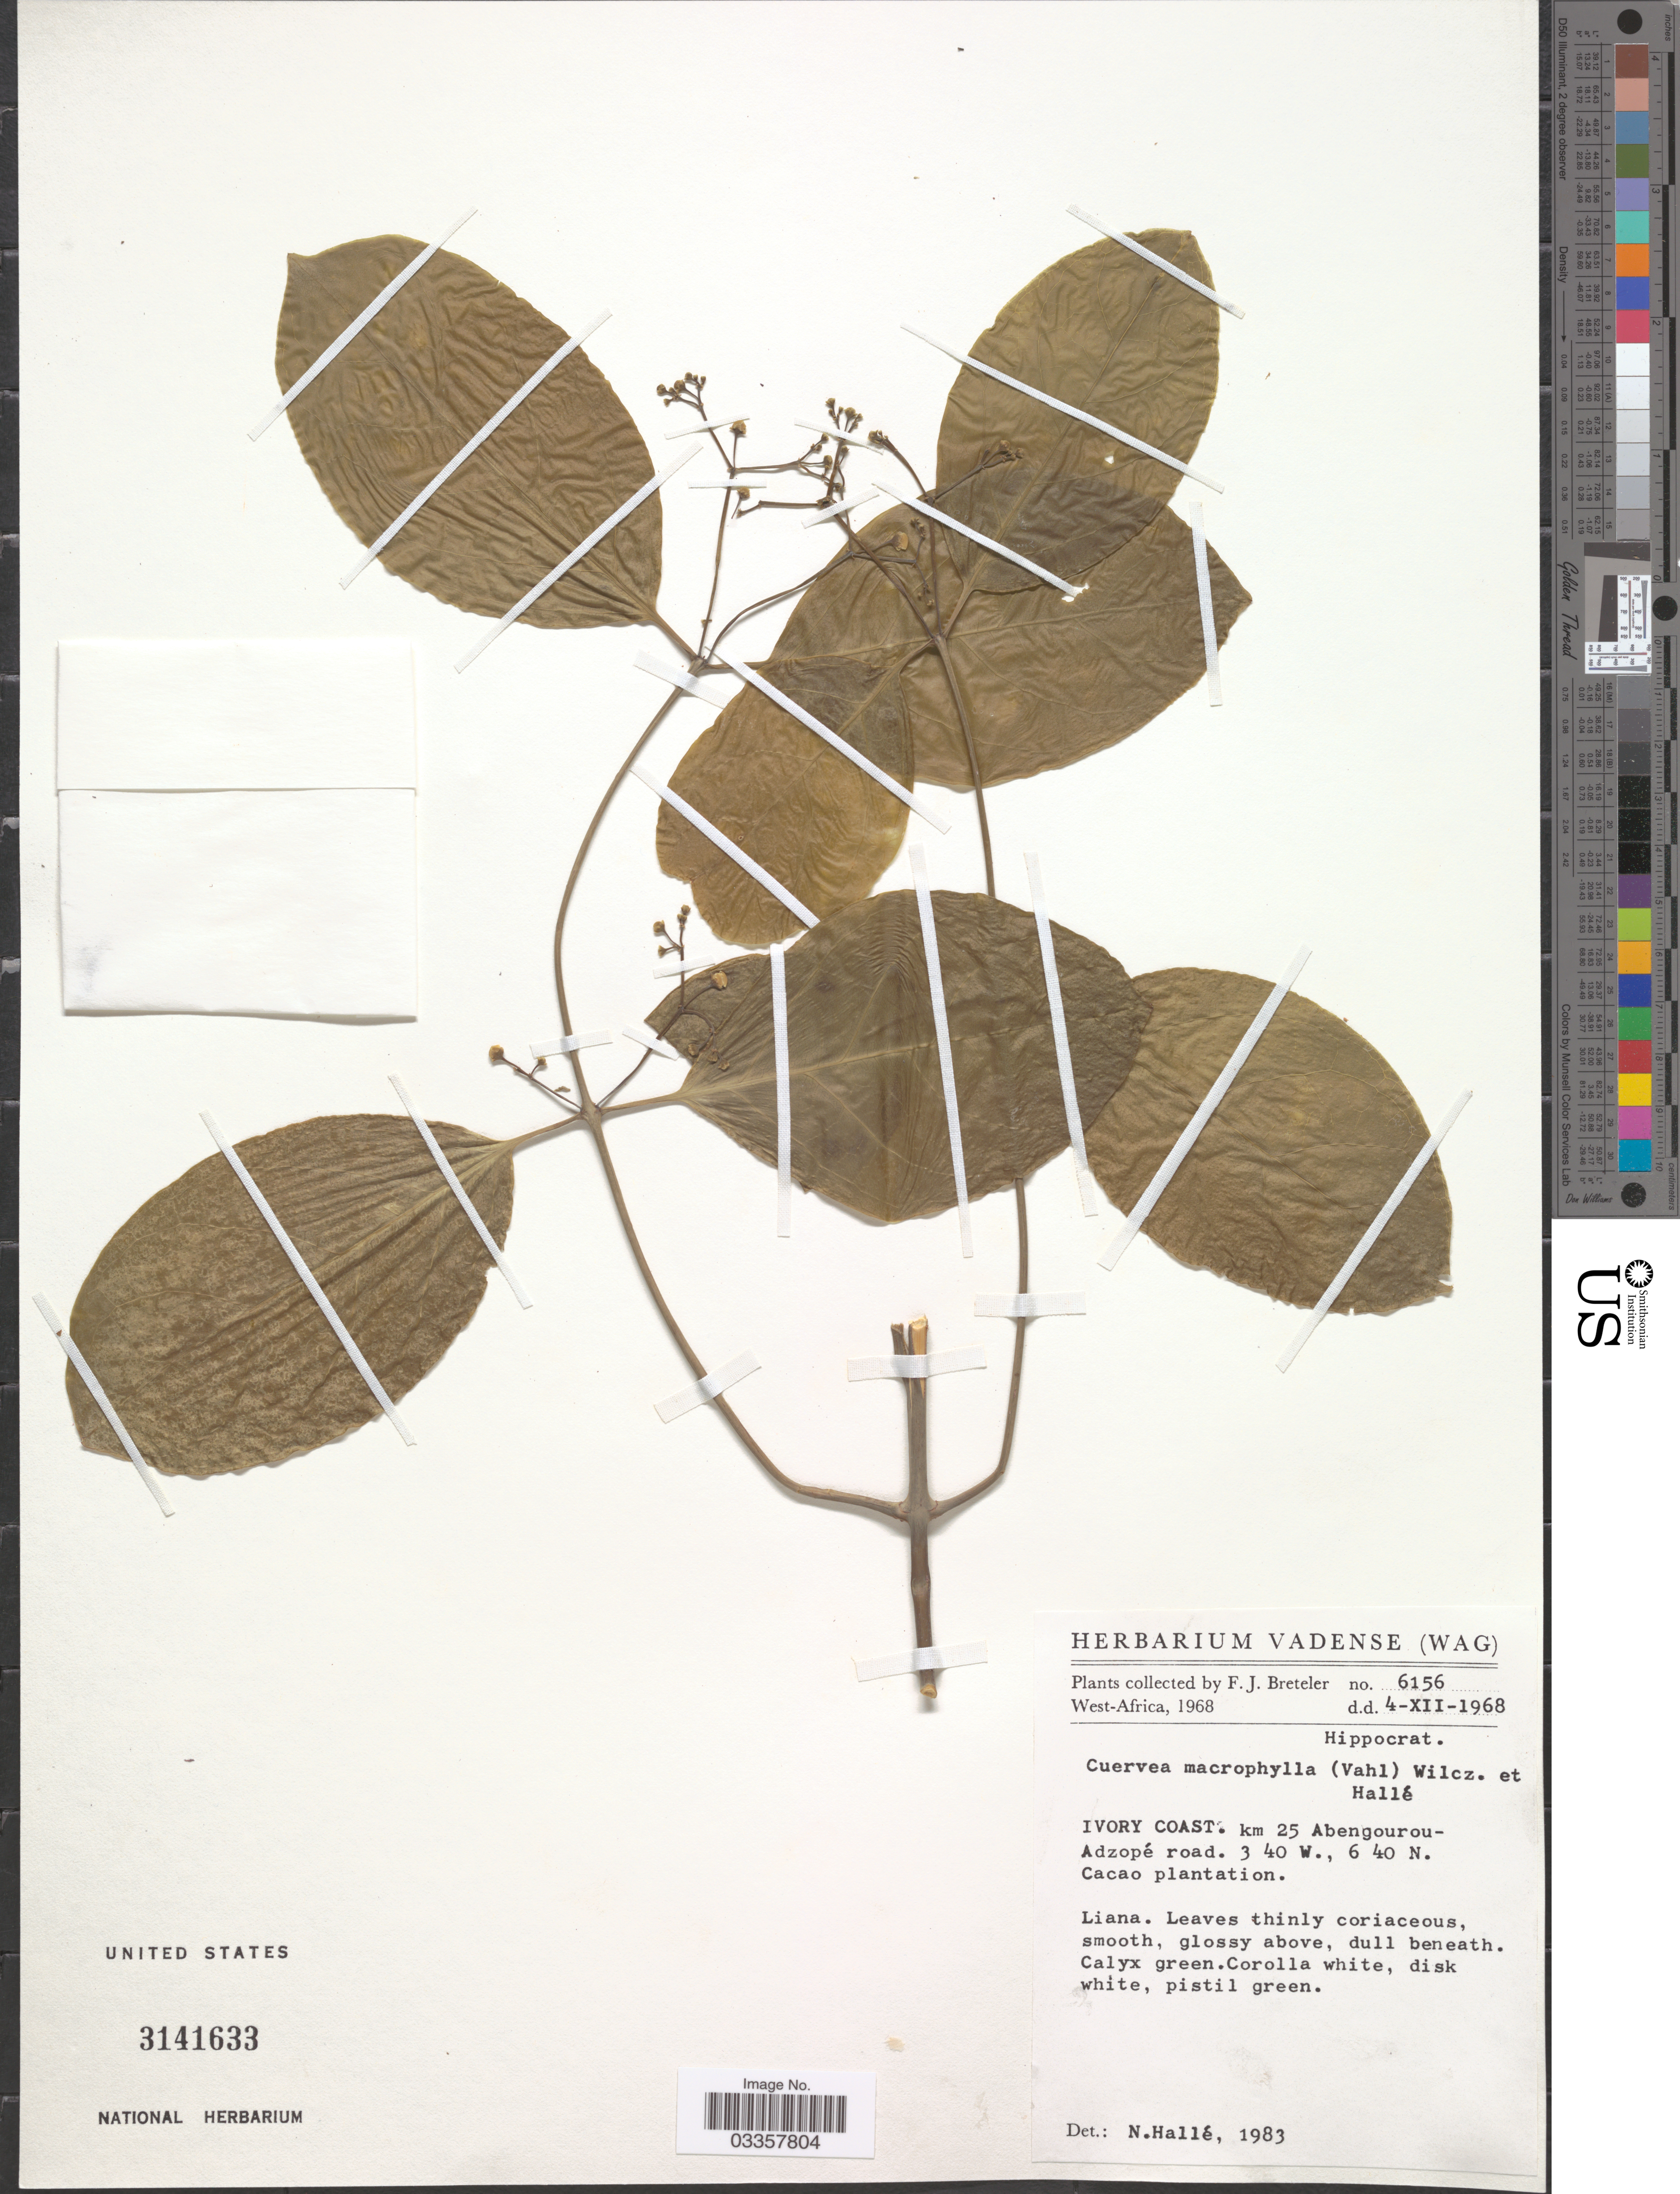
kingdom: Plantae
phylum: Tracheophyta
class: Magnoliopsida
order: Celastrales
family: Celastraceae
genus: Cuervea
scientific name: Cuervea macrophylla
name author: Vahl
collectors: F. J. Breteler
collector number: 6156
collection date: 1968-12-04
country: Ivory Coast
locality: West-Africa. Km. 25 Abengourou-Adzopé road.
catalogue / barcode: US 3141633